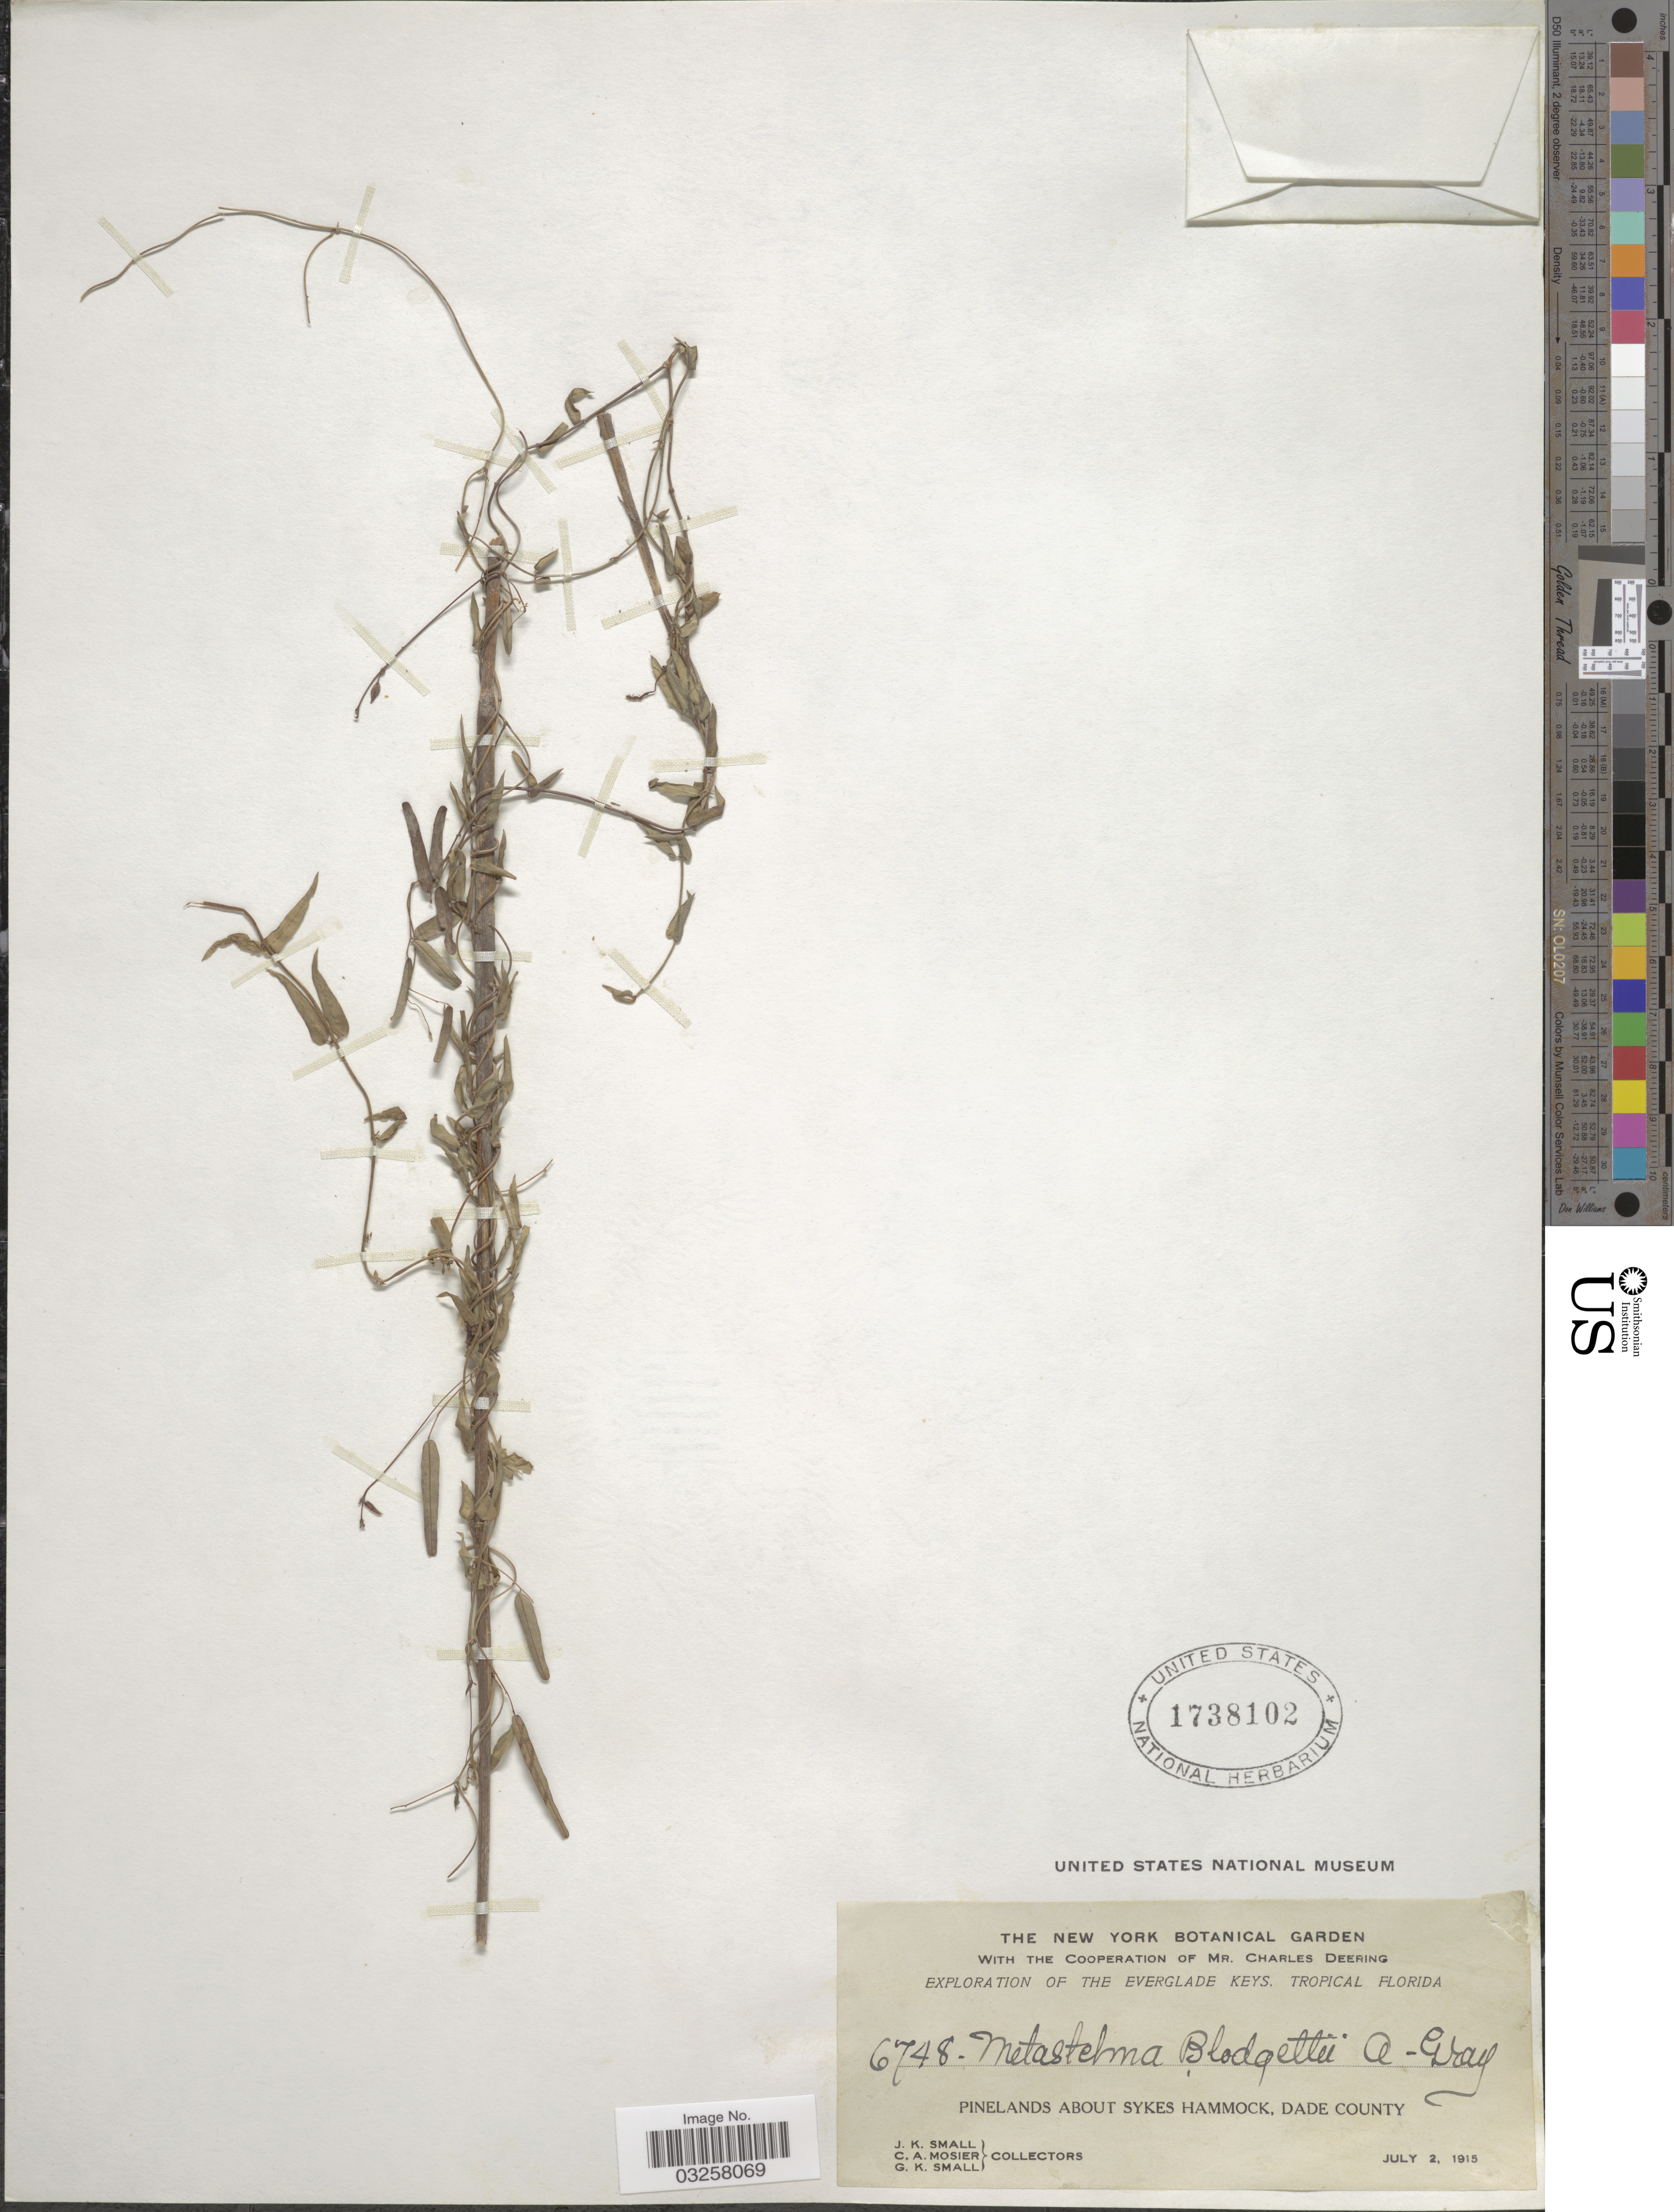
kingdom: Plantae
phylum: Tracheophyta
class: Magnoliopsida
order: Gentianales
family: Apocynaceae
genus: Metastelma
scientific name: Metastelma blodgettii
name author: A. Gray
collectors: J. K. Small, C. A. Mosier & G. K. Small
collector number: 6748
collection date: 1915-07-02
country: United States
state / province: Florida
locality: The Everglade Keys, Tropical Florida. Pinelands about Sykes Hammock, Dade County.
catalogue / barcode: US 1738102